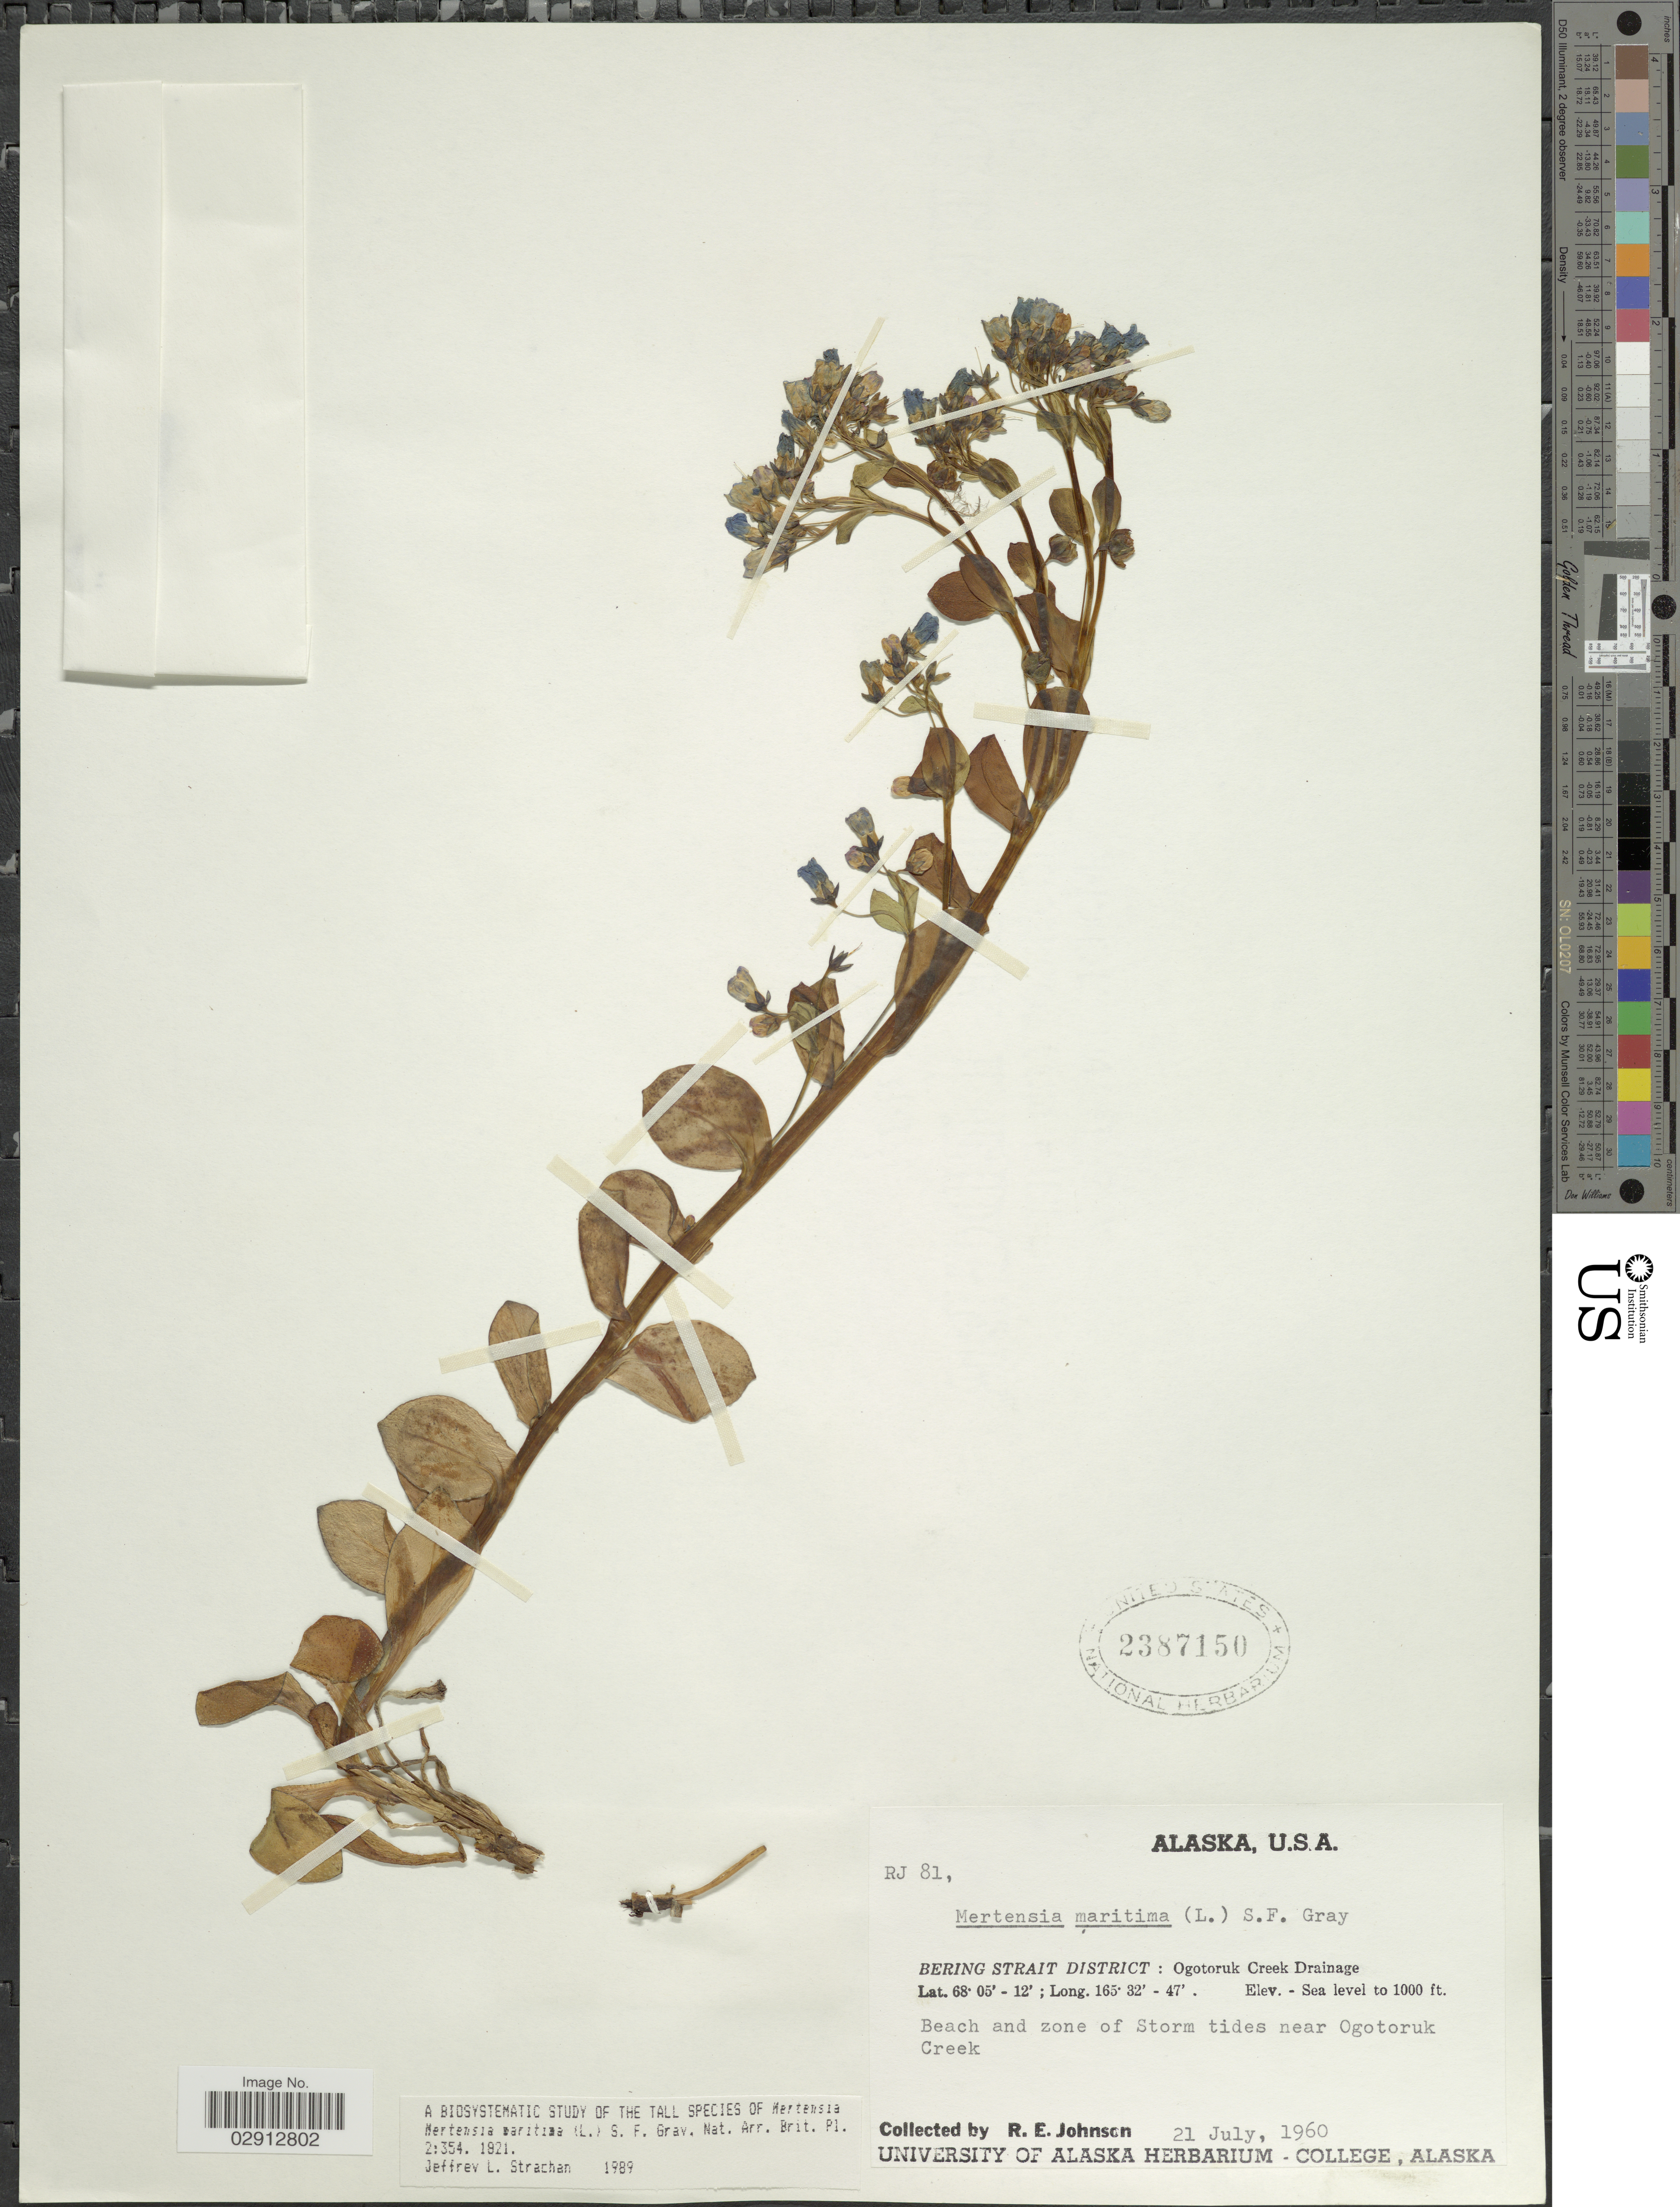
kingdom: Plantae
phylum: Tracheophyta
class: Magnoliopsida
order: Boraginales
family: Boraginaceae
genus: Mertensia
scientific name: Mertensia maritima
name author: (L.) S.F. Gray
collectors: R. Johnson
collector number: RJ81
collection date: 1960-07-21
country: United States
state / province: Alaska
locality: Bering Strait District: Ogotoruk Creek Drainage. Beach and zone of Storm tides near Ogotoruk Creek.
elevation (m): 0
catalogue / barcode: US 2387150